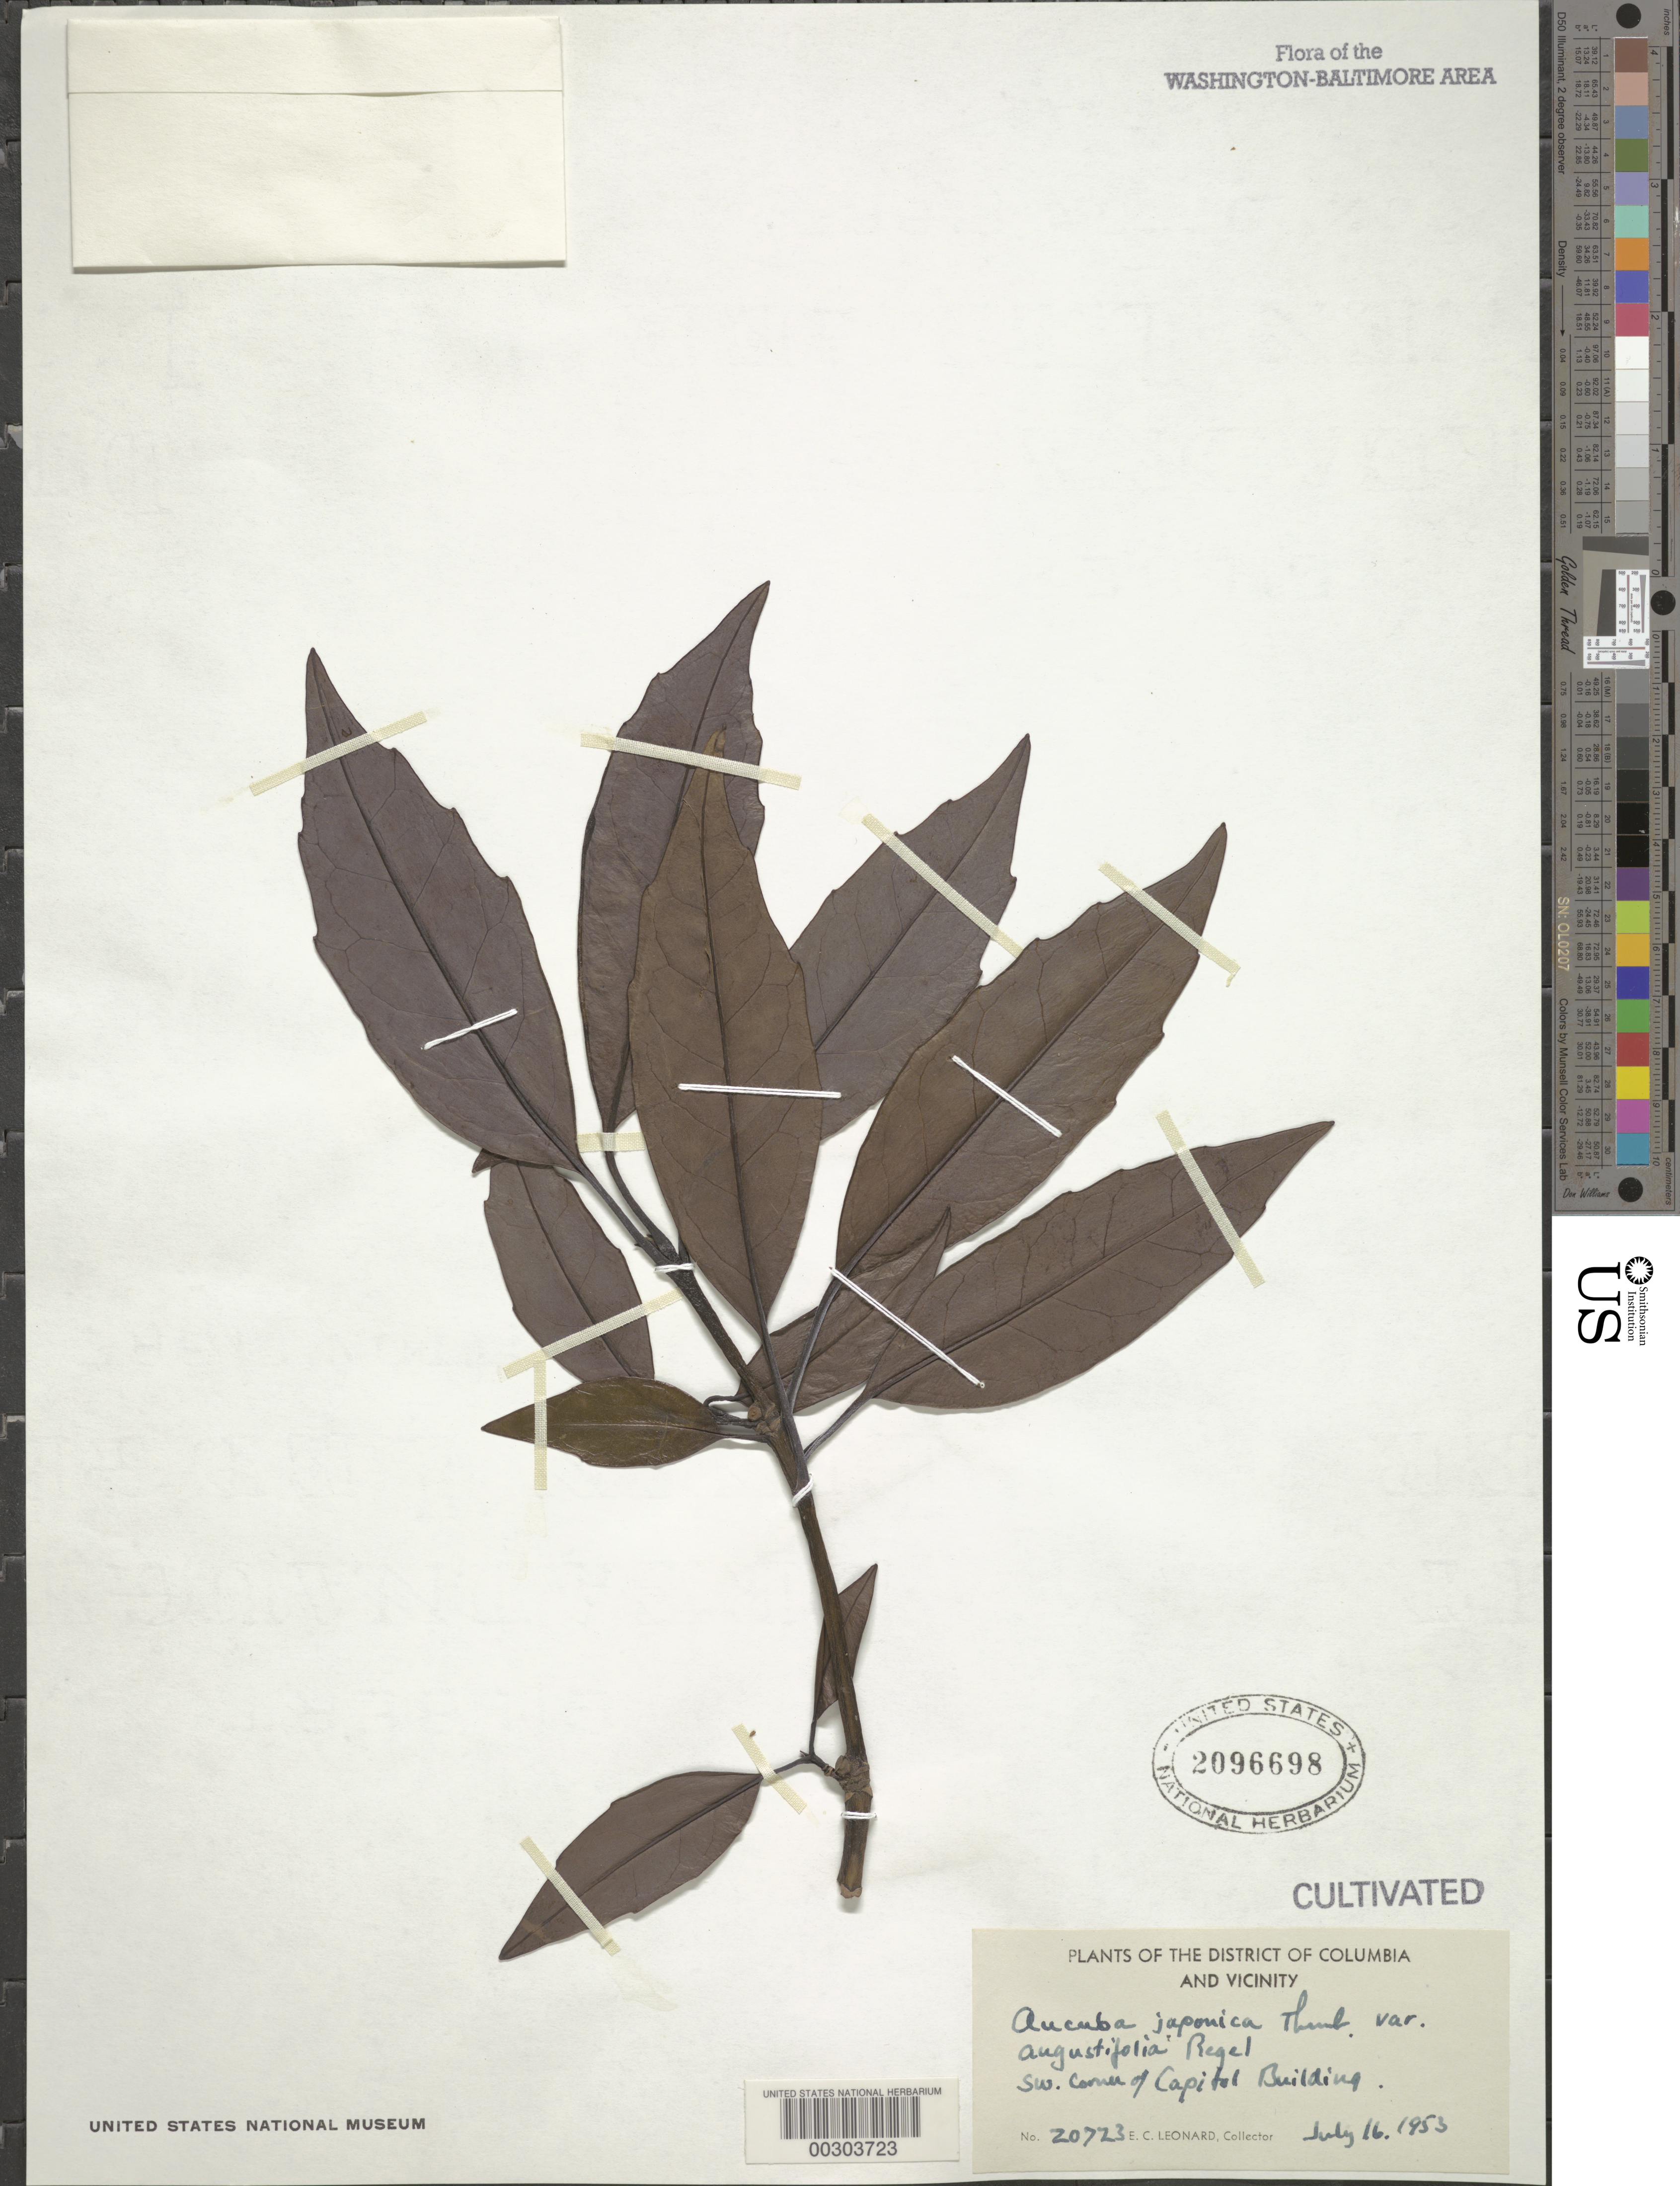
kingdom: Plantae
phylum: Tracheophyta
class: Magnoliopsida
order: Garryales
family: Garryaceae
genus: Aucuba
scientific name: Aucuba japonica var. angustifolia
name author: Regel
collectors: E. C. Leonard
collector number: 20723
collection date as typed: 16 Jul 1953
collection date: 1953-07-16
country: United States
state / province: District of Columbia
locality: SW corner of Capitol Building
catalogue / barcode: US 2096698